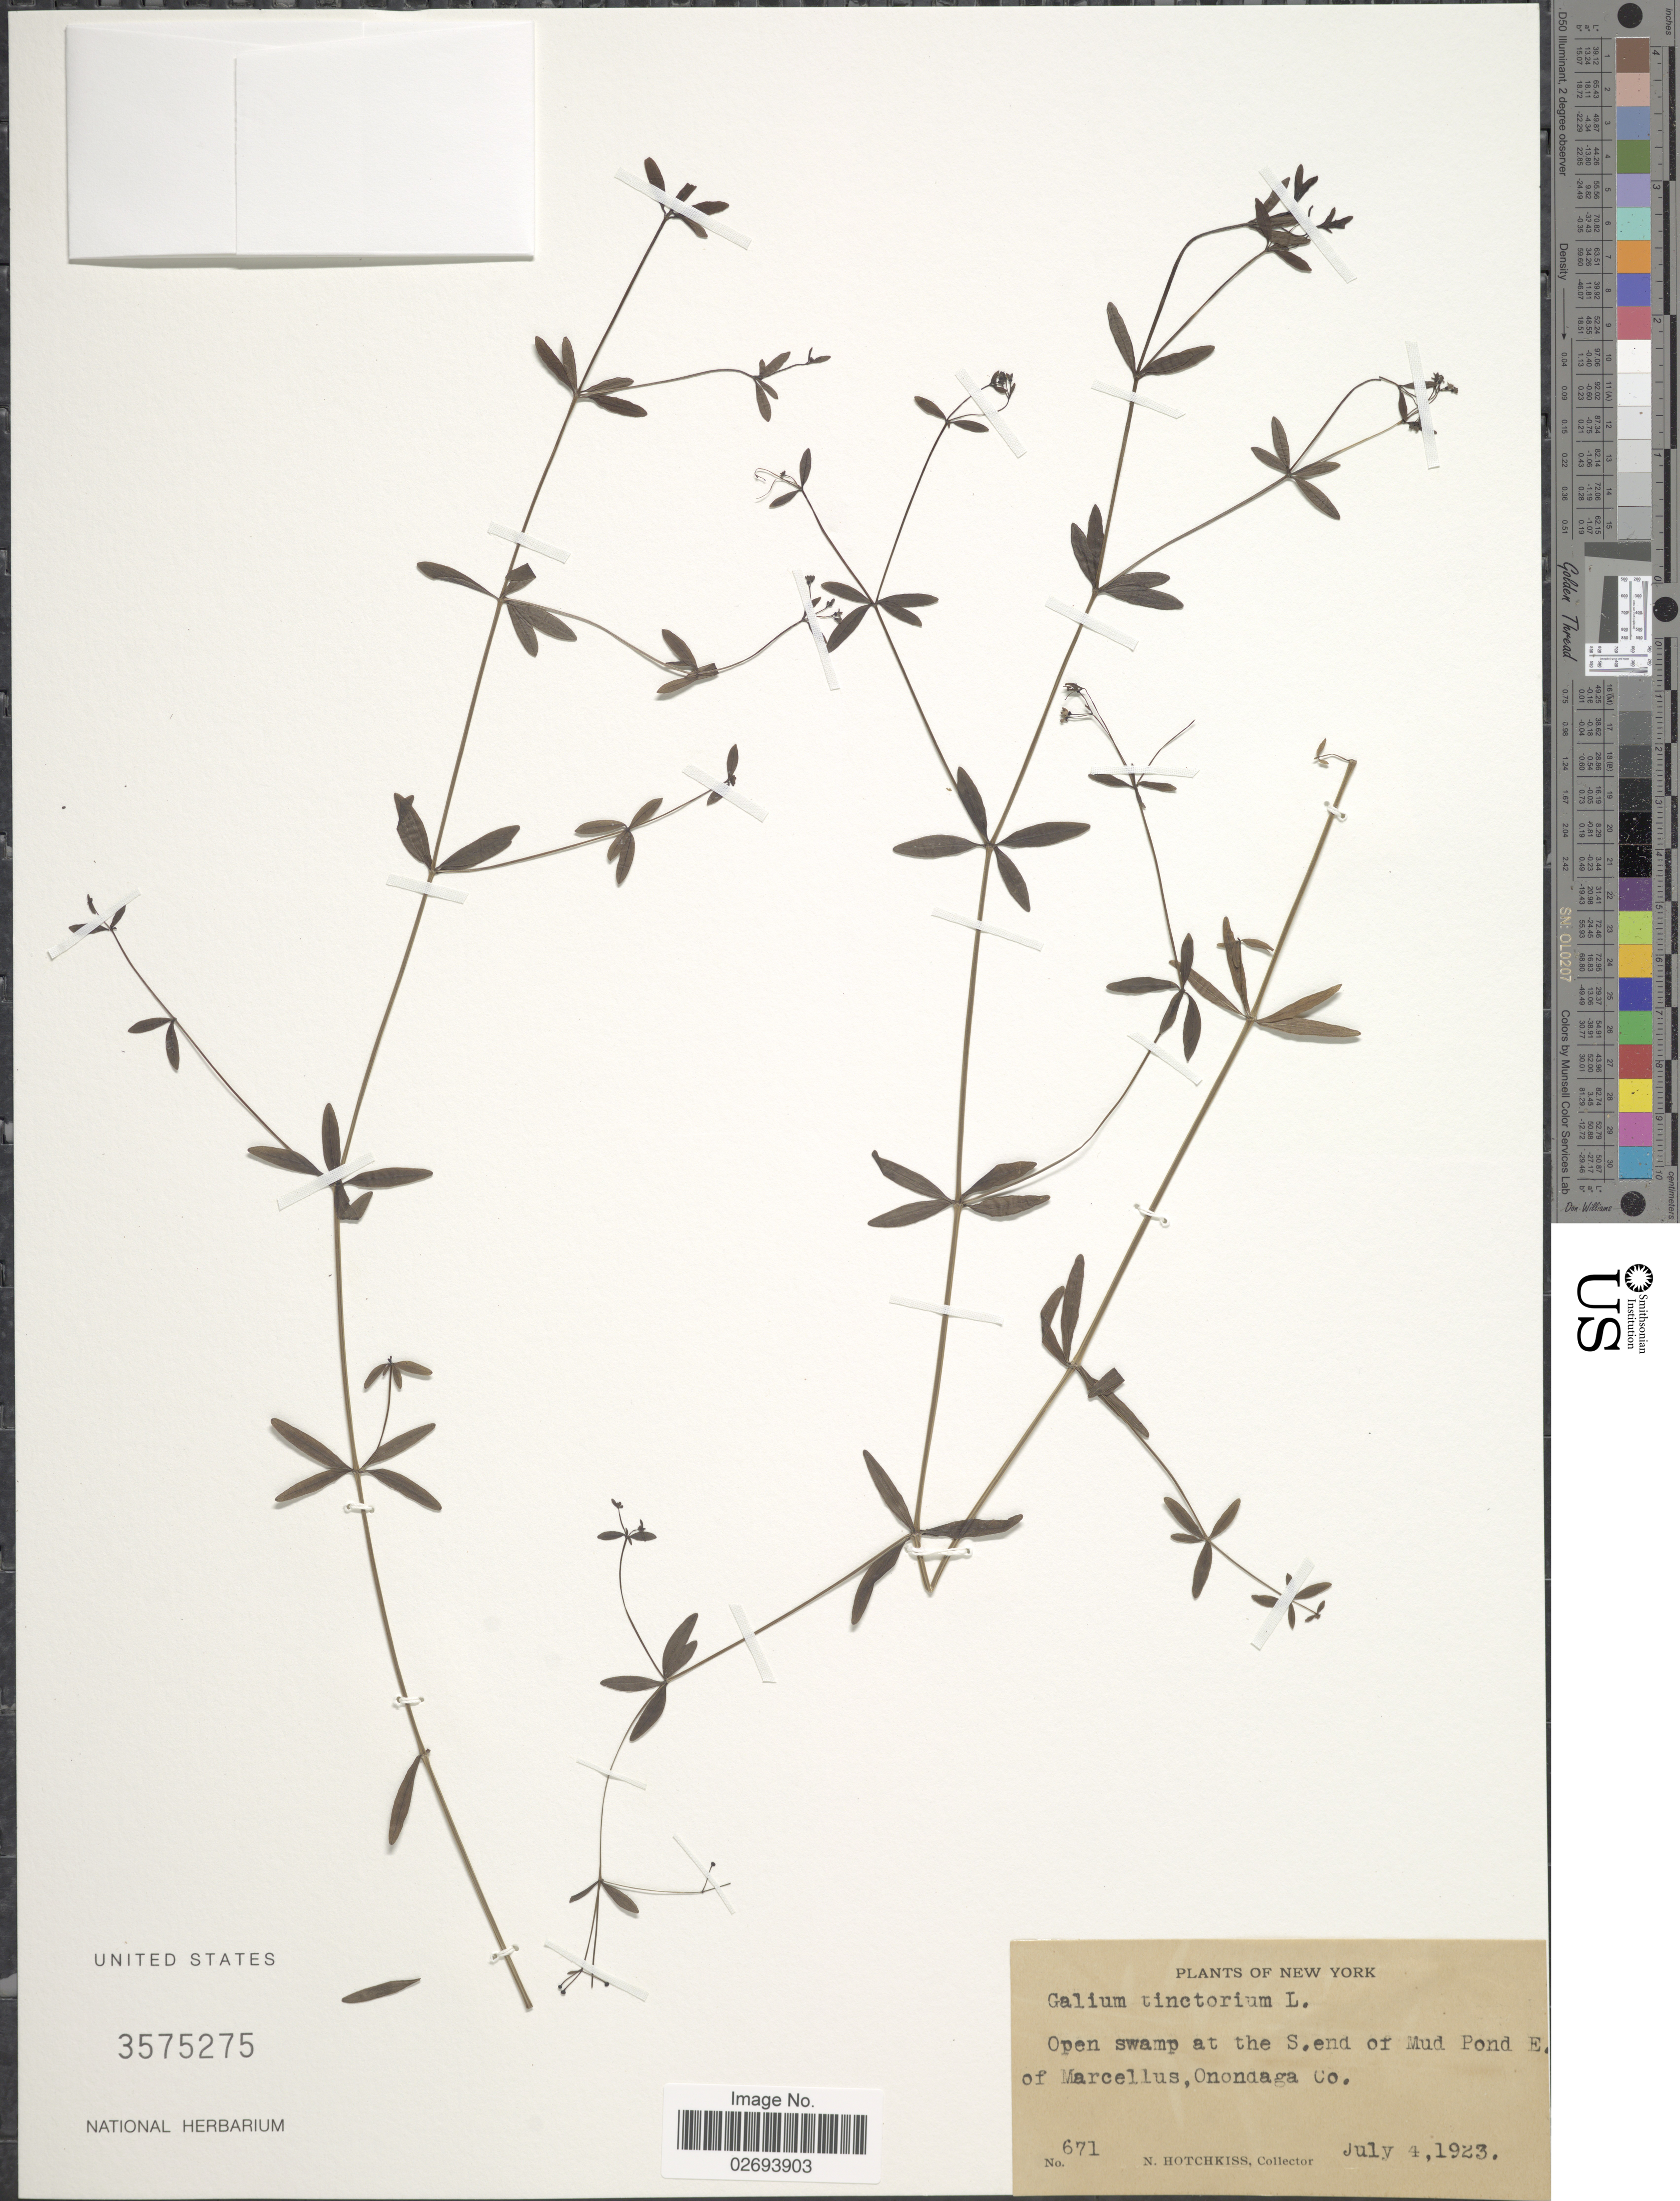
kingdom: Plantae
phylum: Tracheophyta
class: Magnoliopsida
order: Gentianales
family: Rubiaceae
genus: Galium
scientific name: Galium tinctorium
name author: (L.) Scop.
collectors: N. Hotchkiss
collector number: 671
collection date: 1923-07-04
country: United States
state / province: New York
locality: Open swamp at the S. end of Mud Pond E. of Marcellus, Onondaga Co.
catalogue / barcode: US 3575275